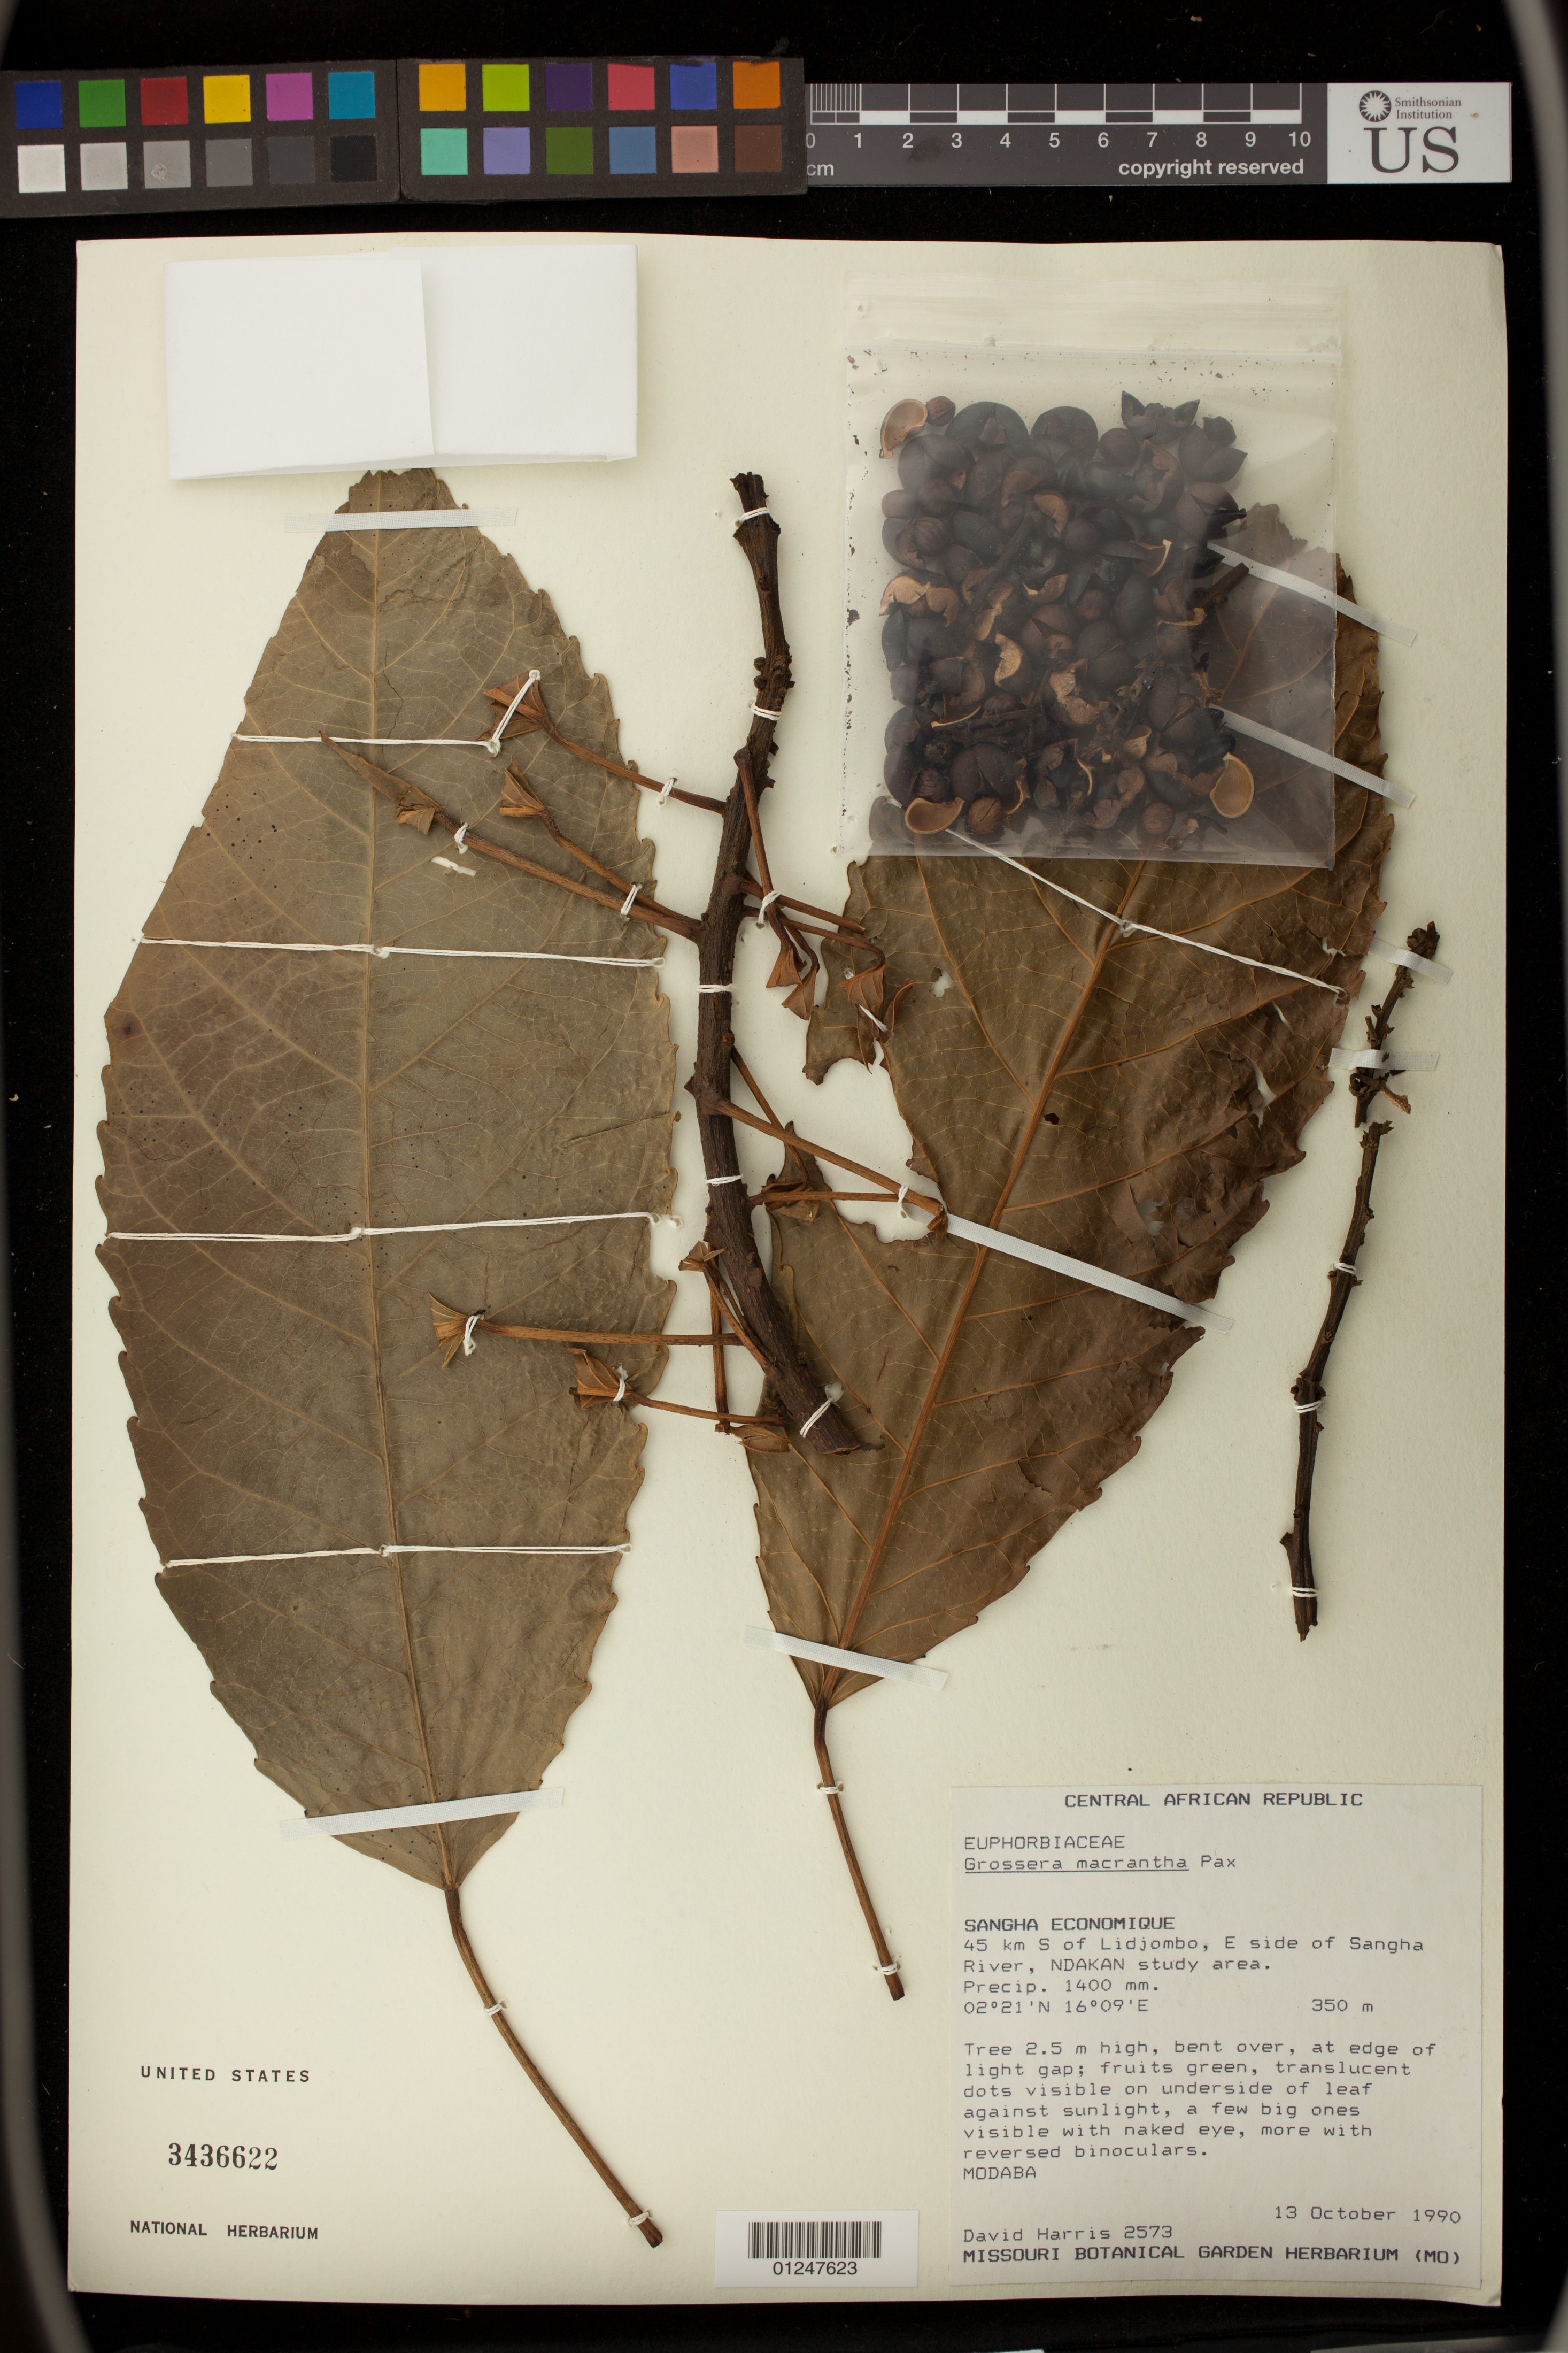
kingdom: Plantae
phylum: Tracheophyta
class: Magnoliopsida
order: Malpighiales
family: Euphorbiaceae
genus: Grossera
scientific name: Grossera macrantha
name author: Pax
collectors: D. Harris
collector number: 2573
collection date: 1990-10-30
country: Central African Republic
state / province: Sangha-Mbaere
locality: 45 km S of Lidjombo, E side of Sangha River, NDAKAN study area.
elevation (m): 350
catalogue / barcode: US 3436622